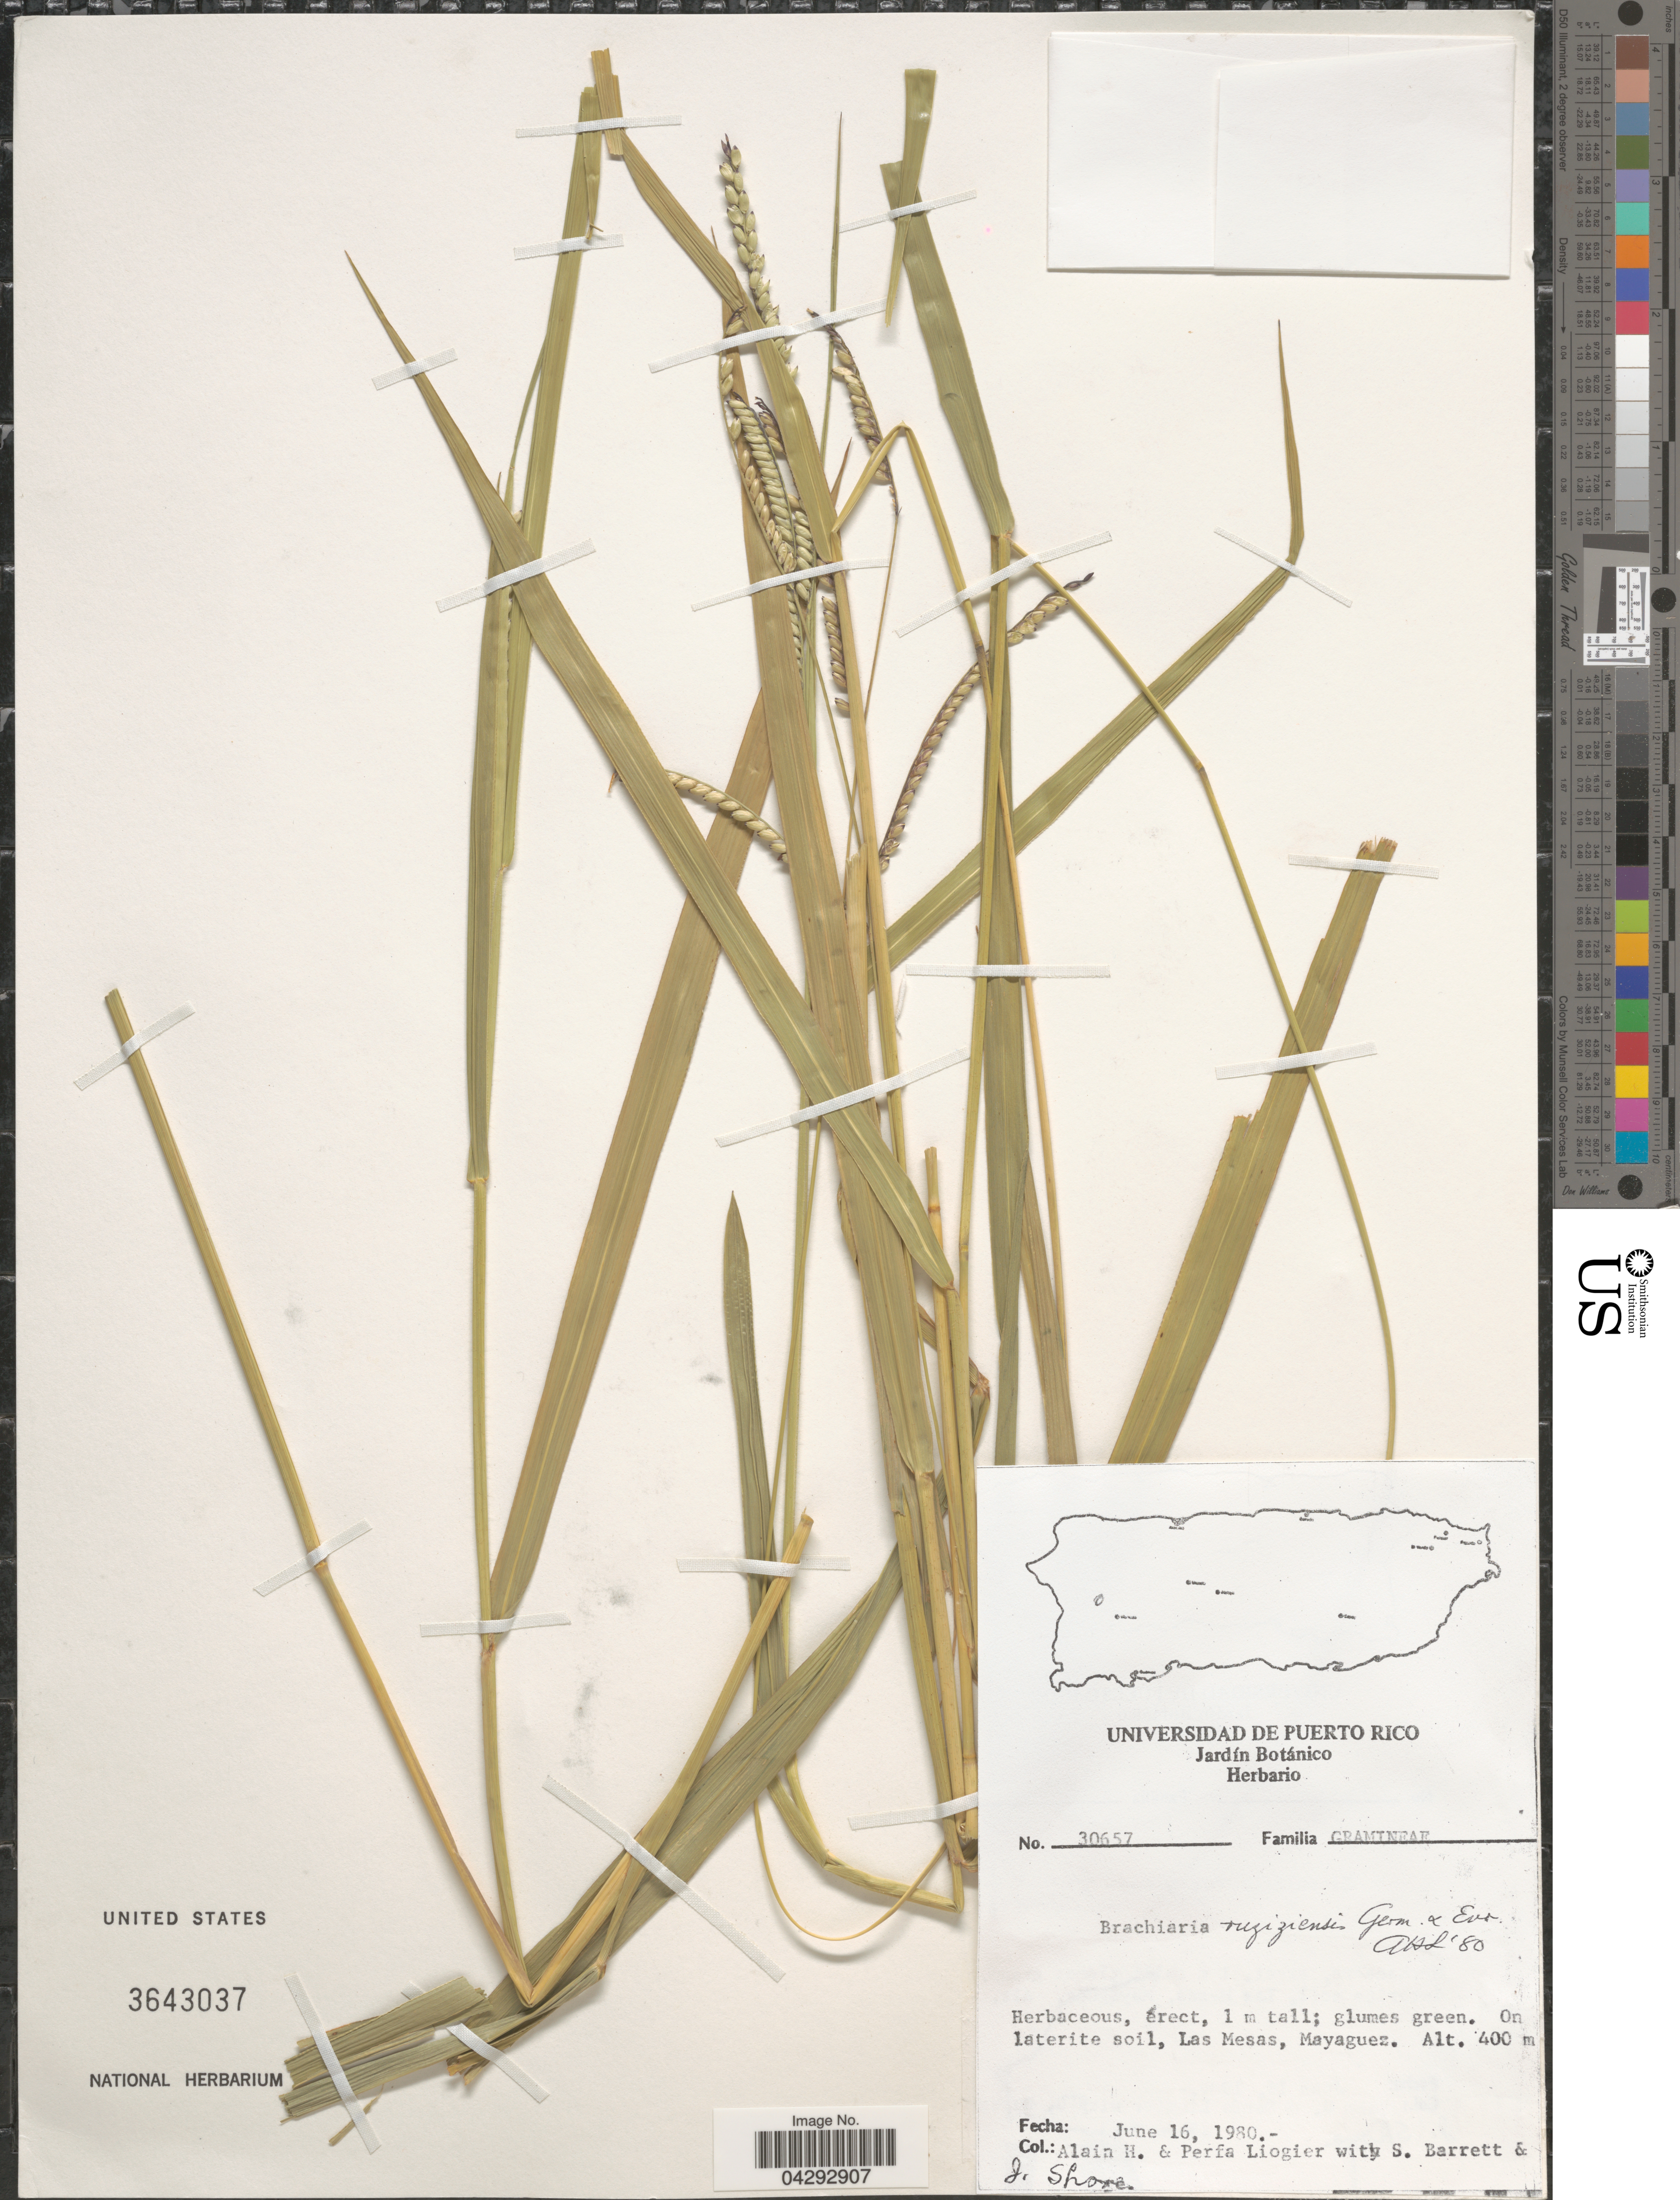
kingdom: Plantae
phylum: Tracheophyta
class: Liliopsida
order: Poales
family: Poaceae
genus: Urochloa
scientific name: Urochloa ruziziensis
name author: (R. Germ. & C.M. Evrard) Crins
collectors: A. H. Liogier, P. Liogier, S. Barrett & J. Shore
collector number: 30657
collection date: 1980-06-16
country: Puerto Rico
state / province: Mayagüez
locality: On laterite soil, Las Mesas.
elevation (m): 400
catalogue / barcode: US 3643037